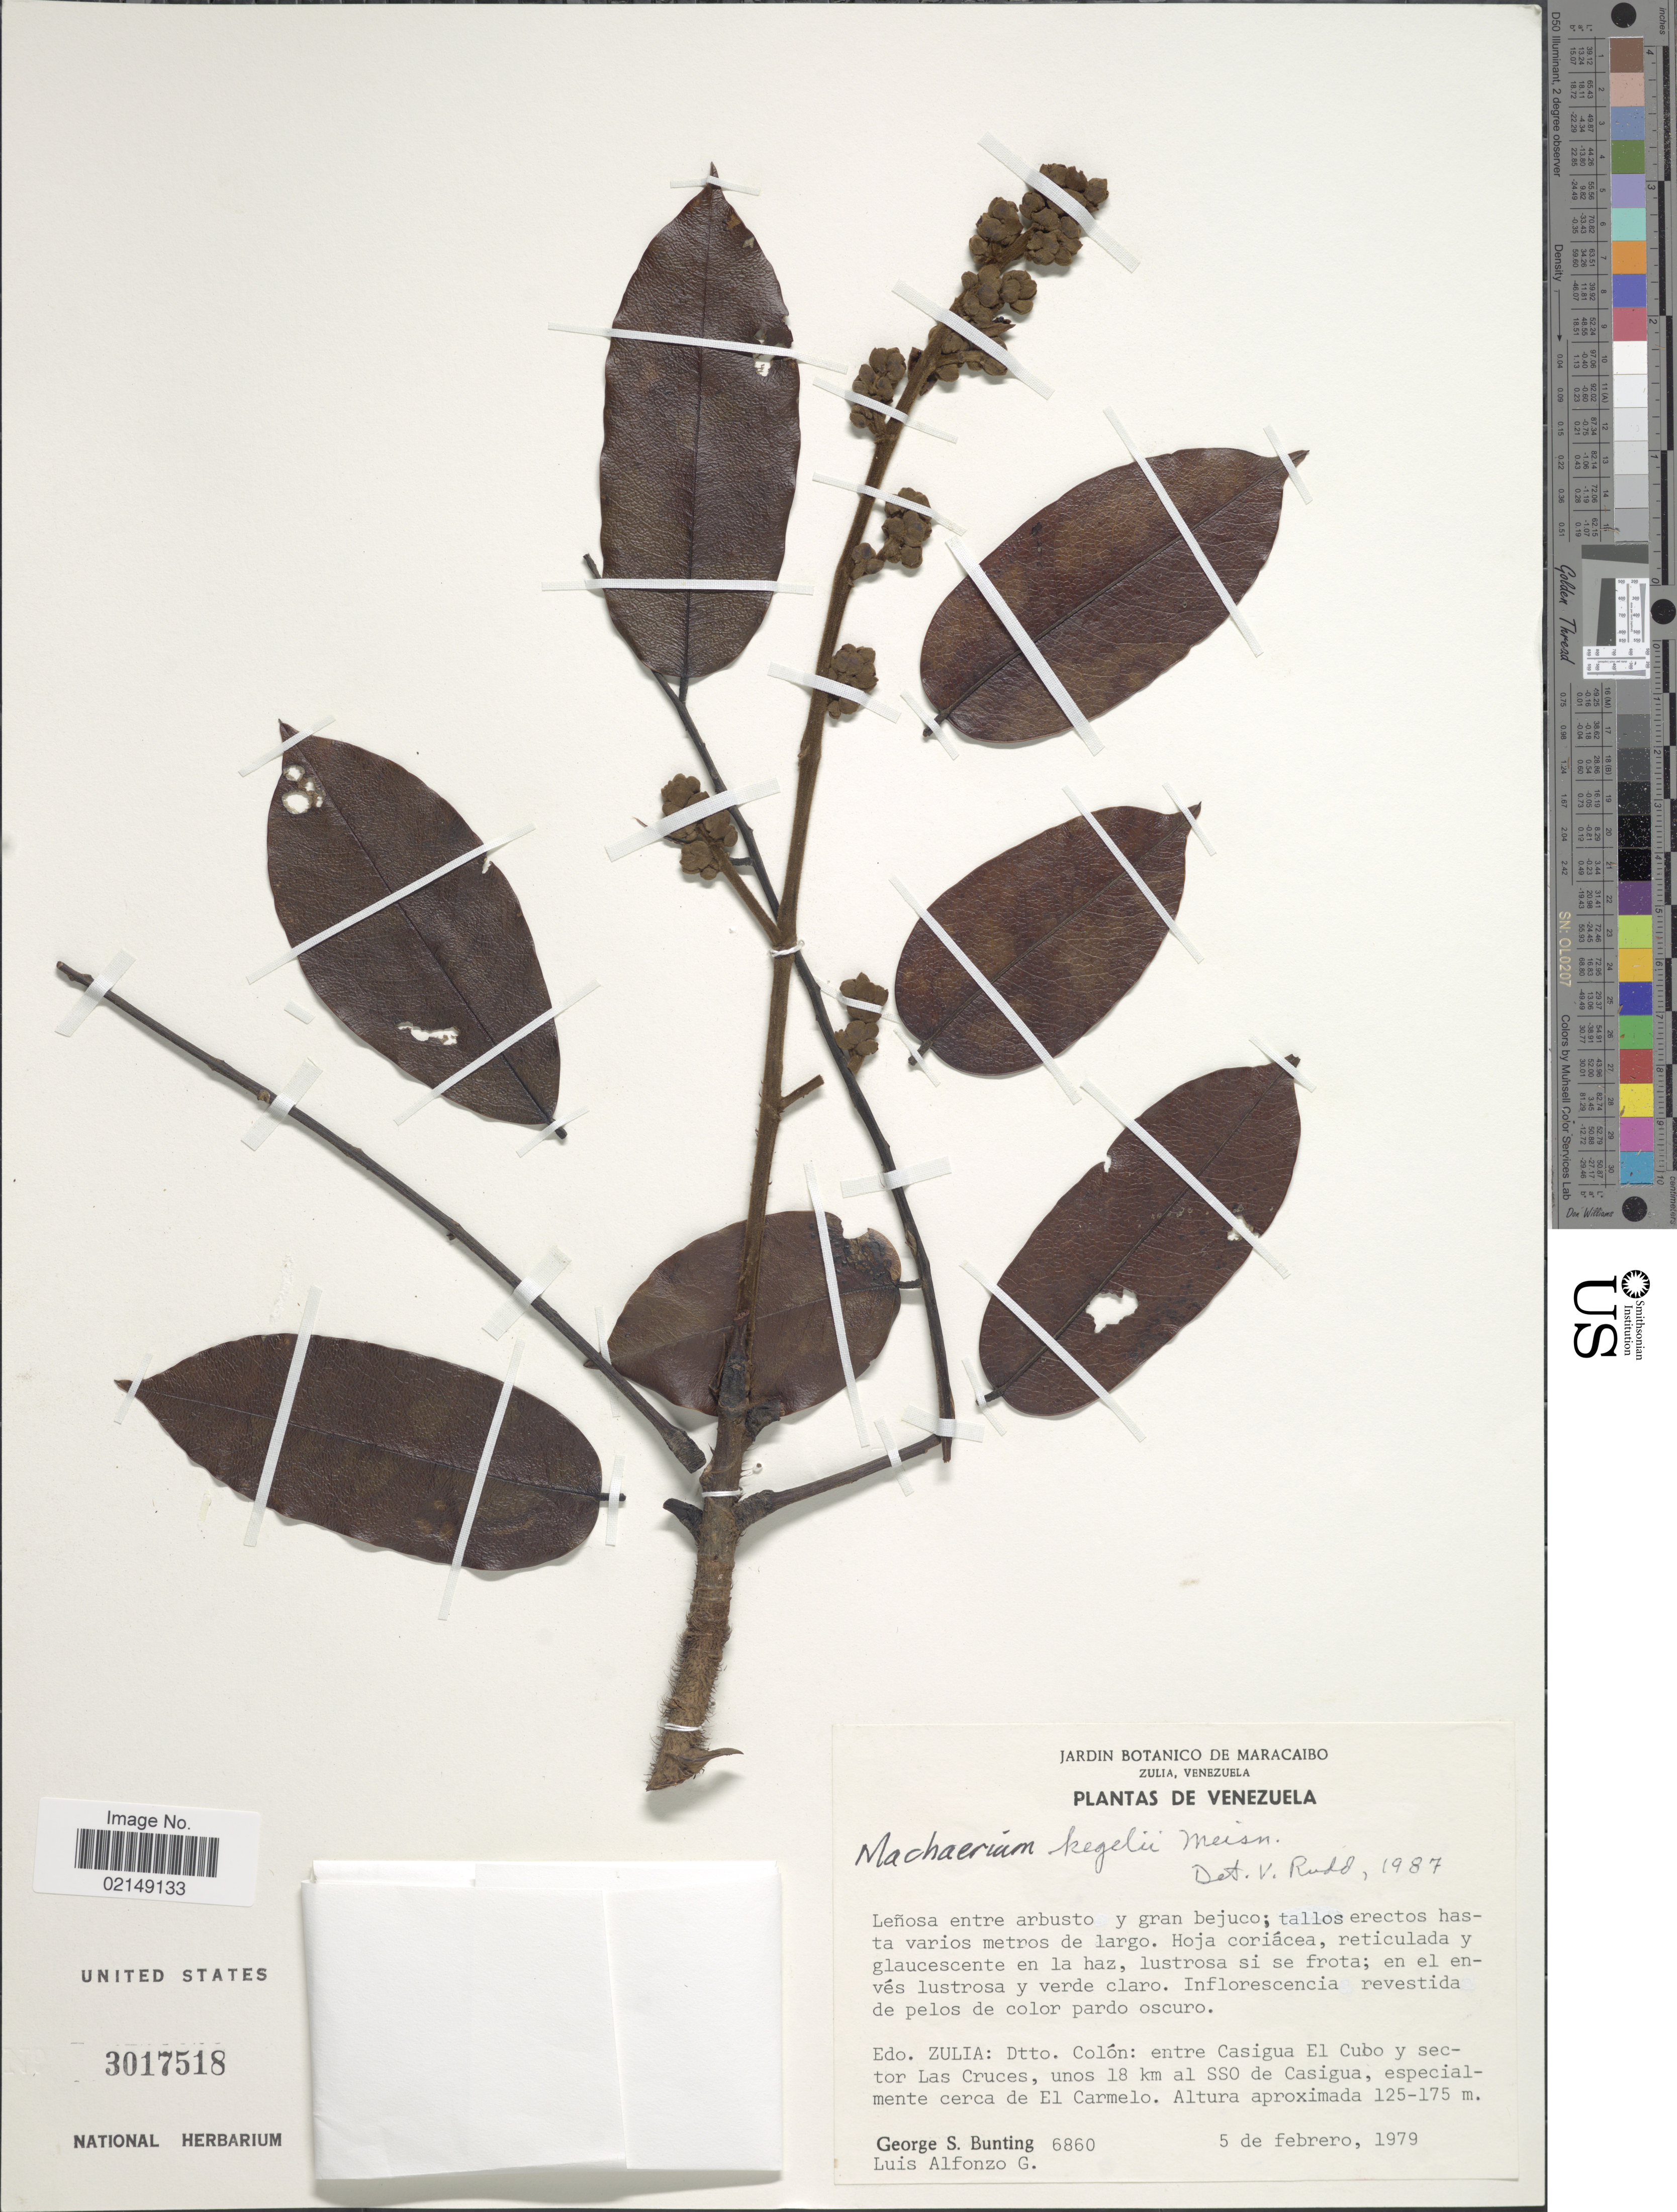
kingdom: Plantae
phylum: Tracheophyta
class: Magnoliopsida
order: Fabales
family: Fabaceae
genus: Machaerium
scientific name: Machaerium kegelii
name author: Meisn.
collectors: G. S. Bunting & L. Alfonzo G.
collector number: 6860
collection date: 1979-02-05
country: Venezuela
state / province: Zulia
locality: Dtto. Colon: entre Casigua El Cubo y sector las Cruces, unos 18 km al SO de Casigua, especially cerca de El Carmelo.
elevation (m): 125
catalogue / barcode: US 3017518